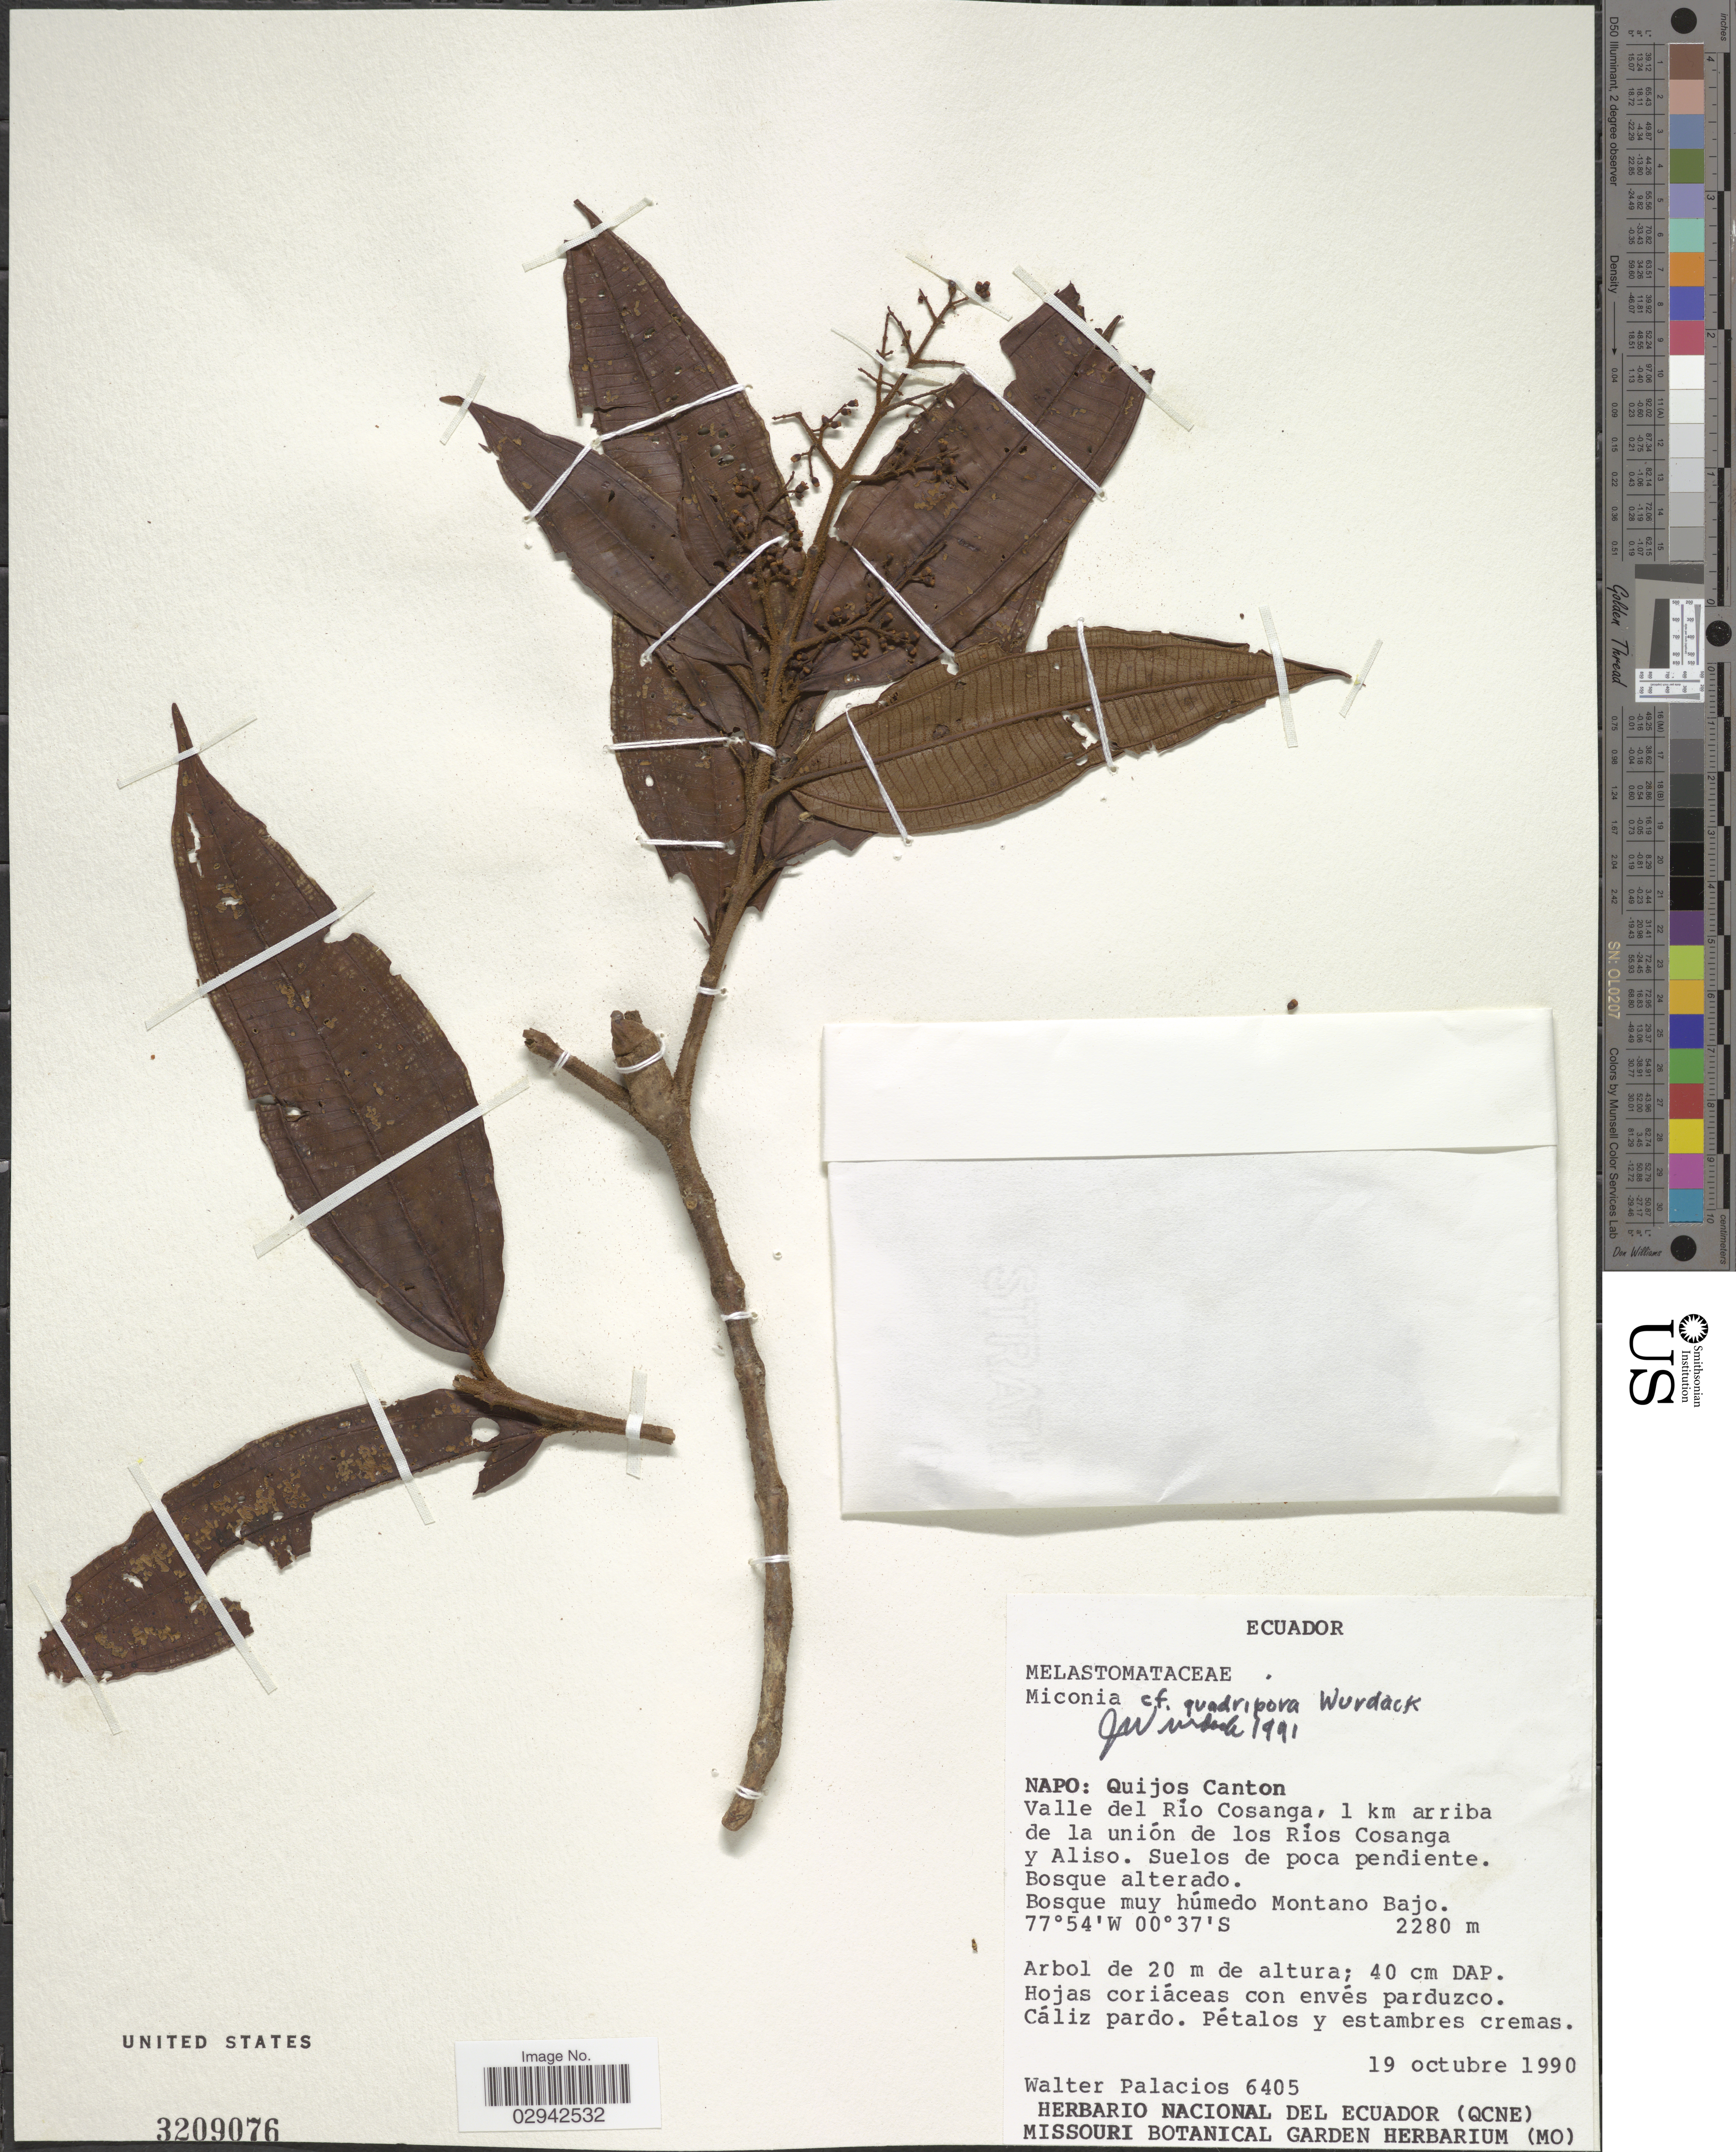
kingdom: Plantae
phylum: Tracheophyta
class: Magnoliopsida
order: Myrtales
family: Melastomataceae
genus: Miconia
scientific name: Miconia quadripora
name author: Wurdack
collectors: W. Palacios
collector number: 6405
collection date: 1990-10-19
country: Ecuador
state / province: Napo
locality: Quijos Canton, Valle del Rio Cosanga, 1 km arriba de la uniómn de los Rios Cosanga y Aliso.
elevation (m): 2280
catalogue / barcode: US 3209076